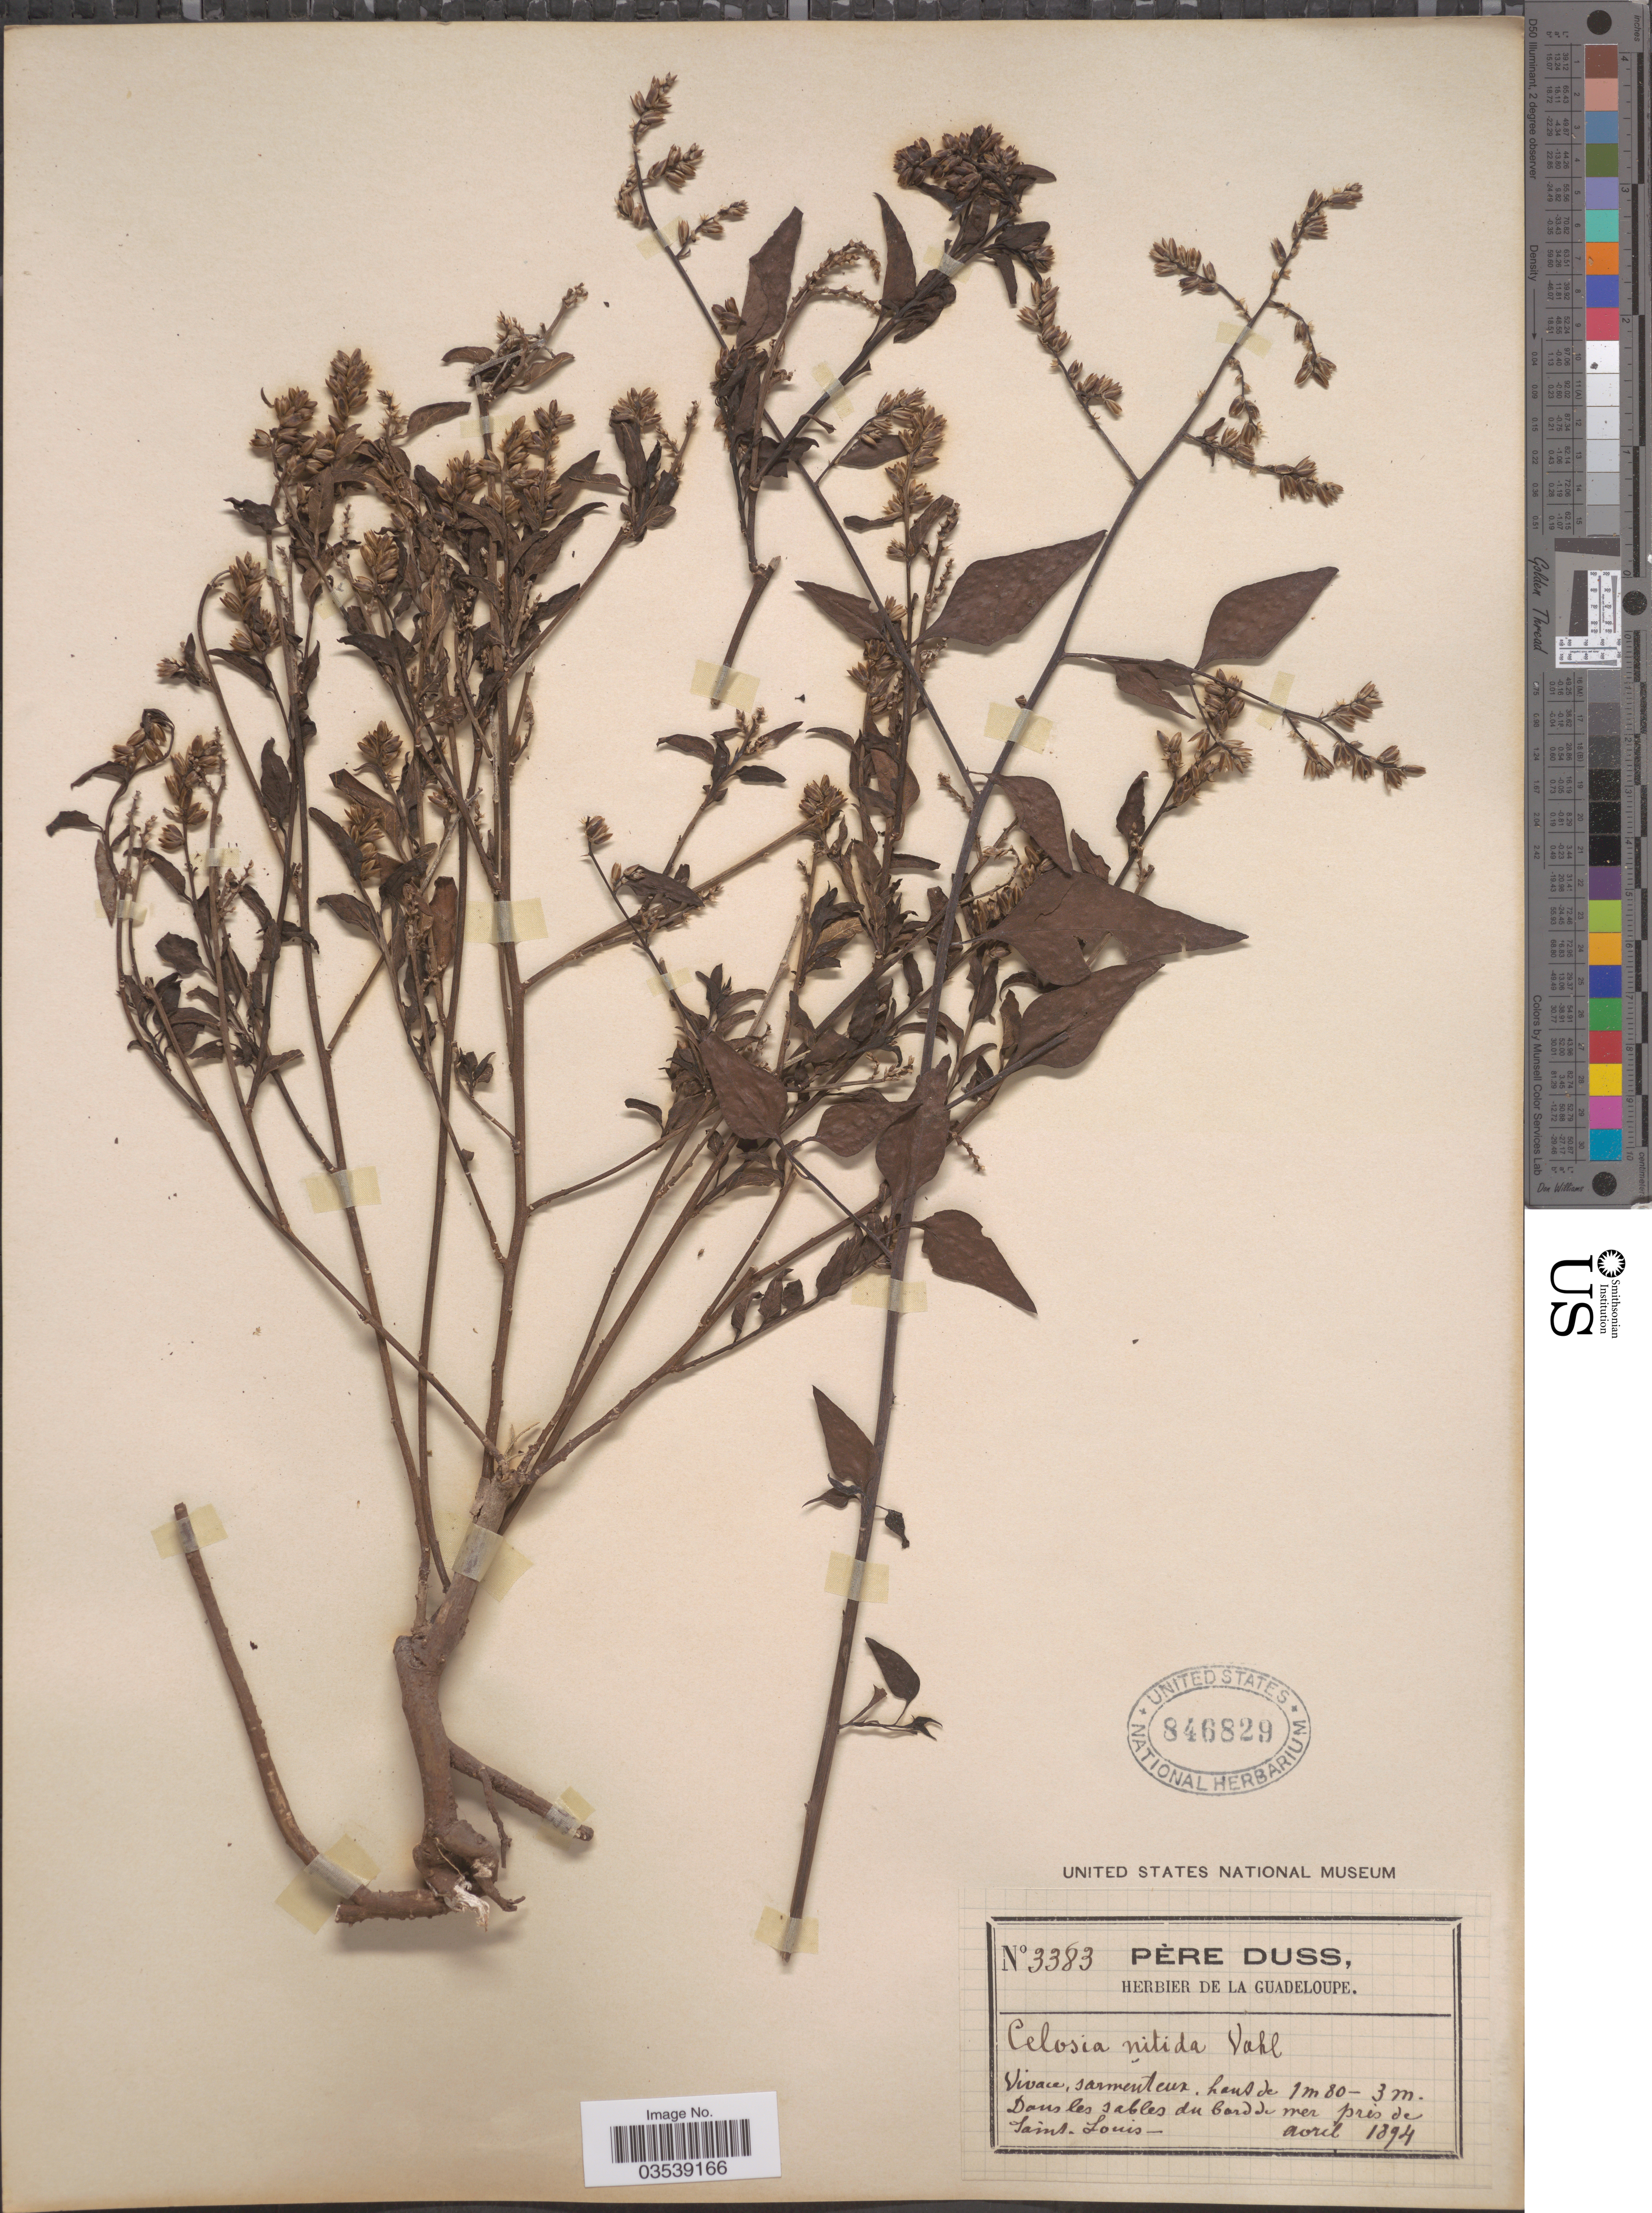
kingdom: Plantae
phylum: Tracheophyta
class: Magnoliopsida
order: Caryophyllales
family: Amaranthaceae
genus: Celosia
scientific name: Celosia nitida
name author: Vahl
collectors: Père Duss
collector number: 3383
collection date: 1894-04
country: Guadeloupe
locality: Dans les sables du bord de mer près de Saint-Louis.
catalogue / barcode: US 846829